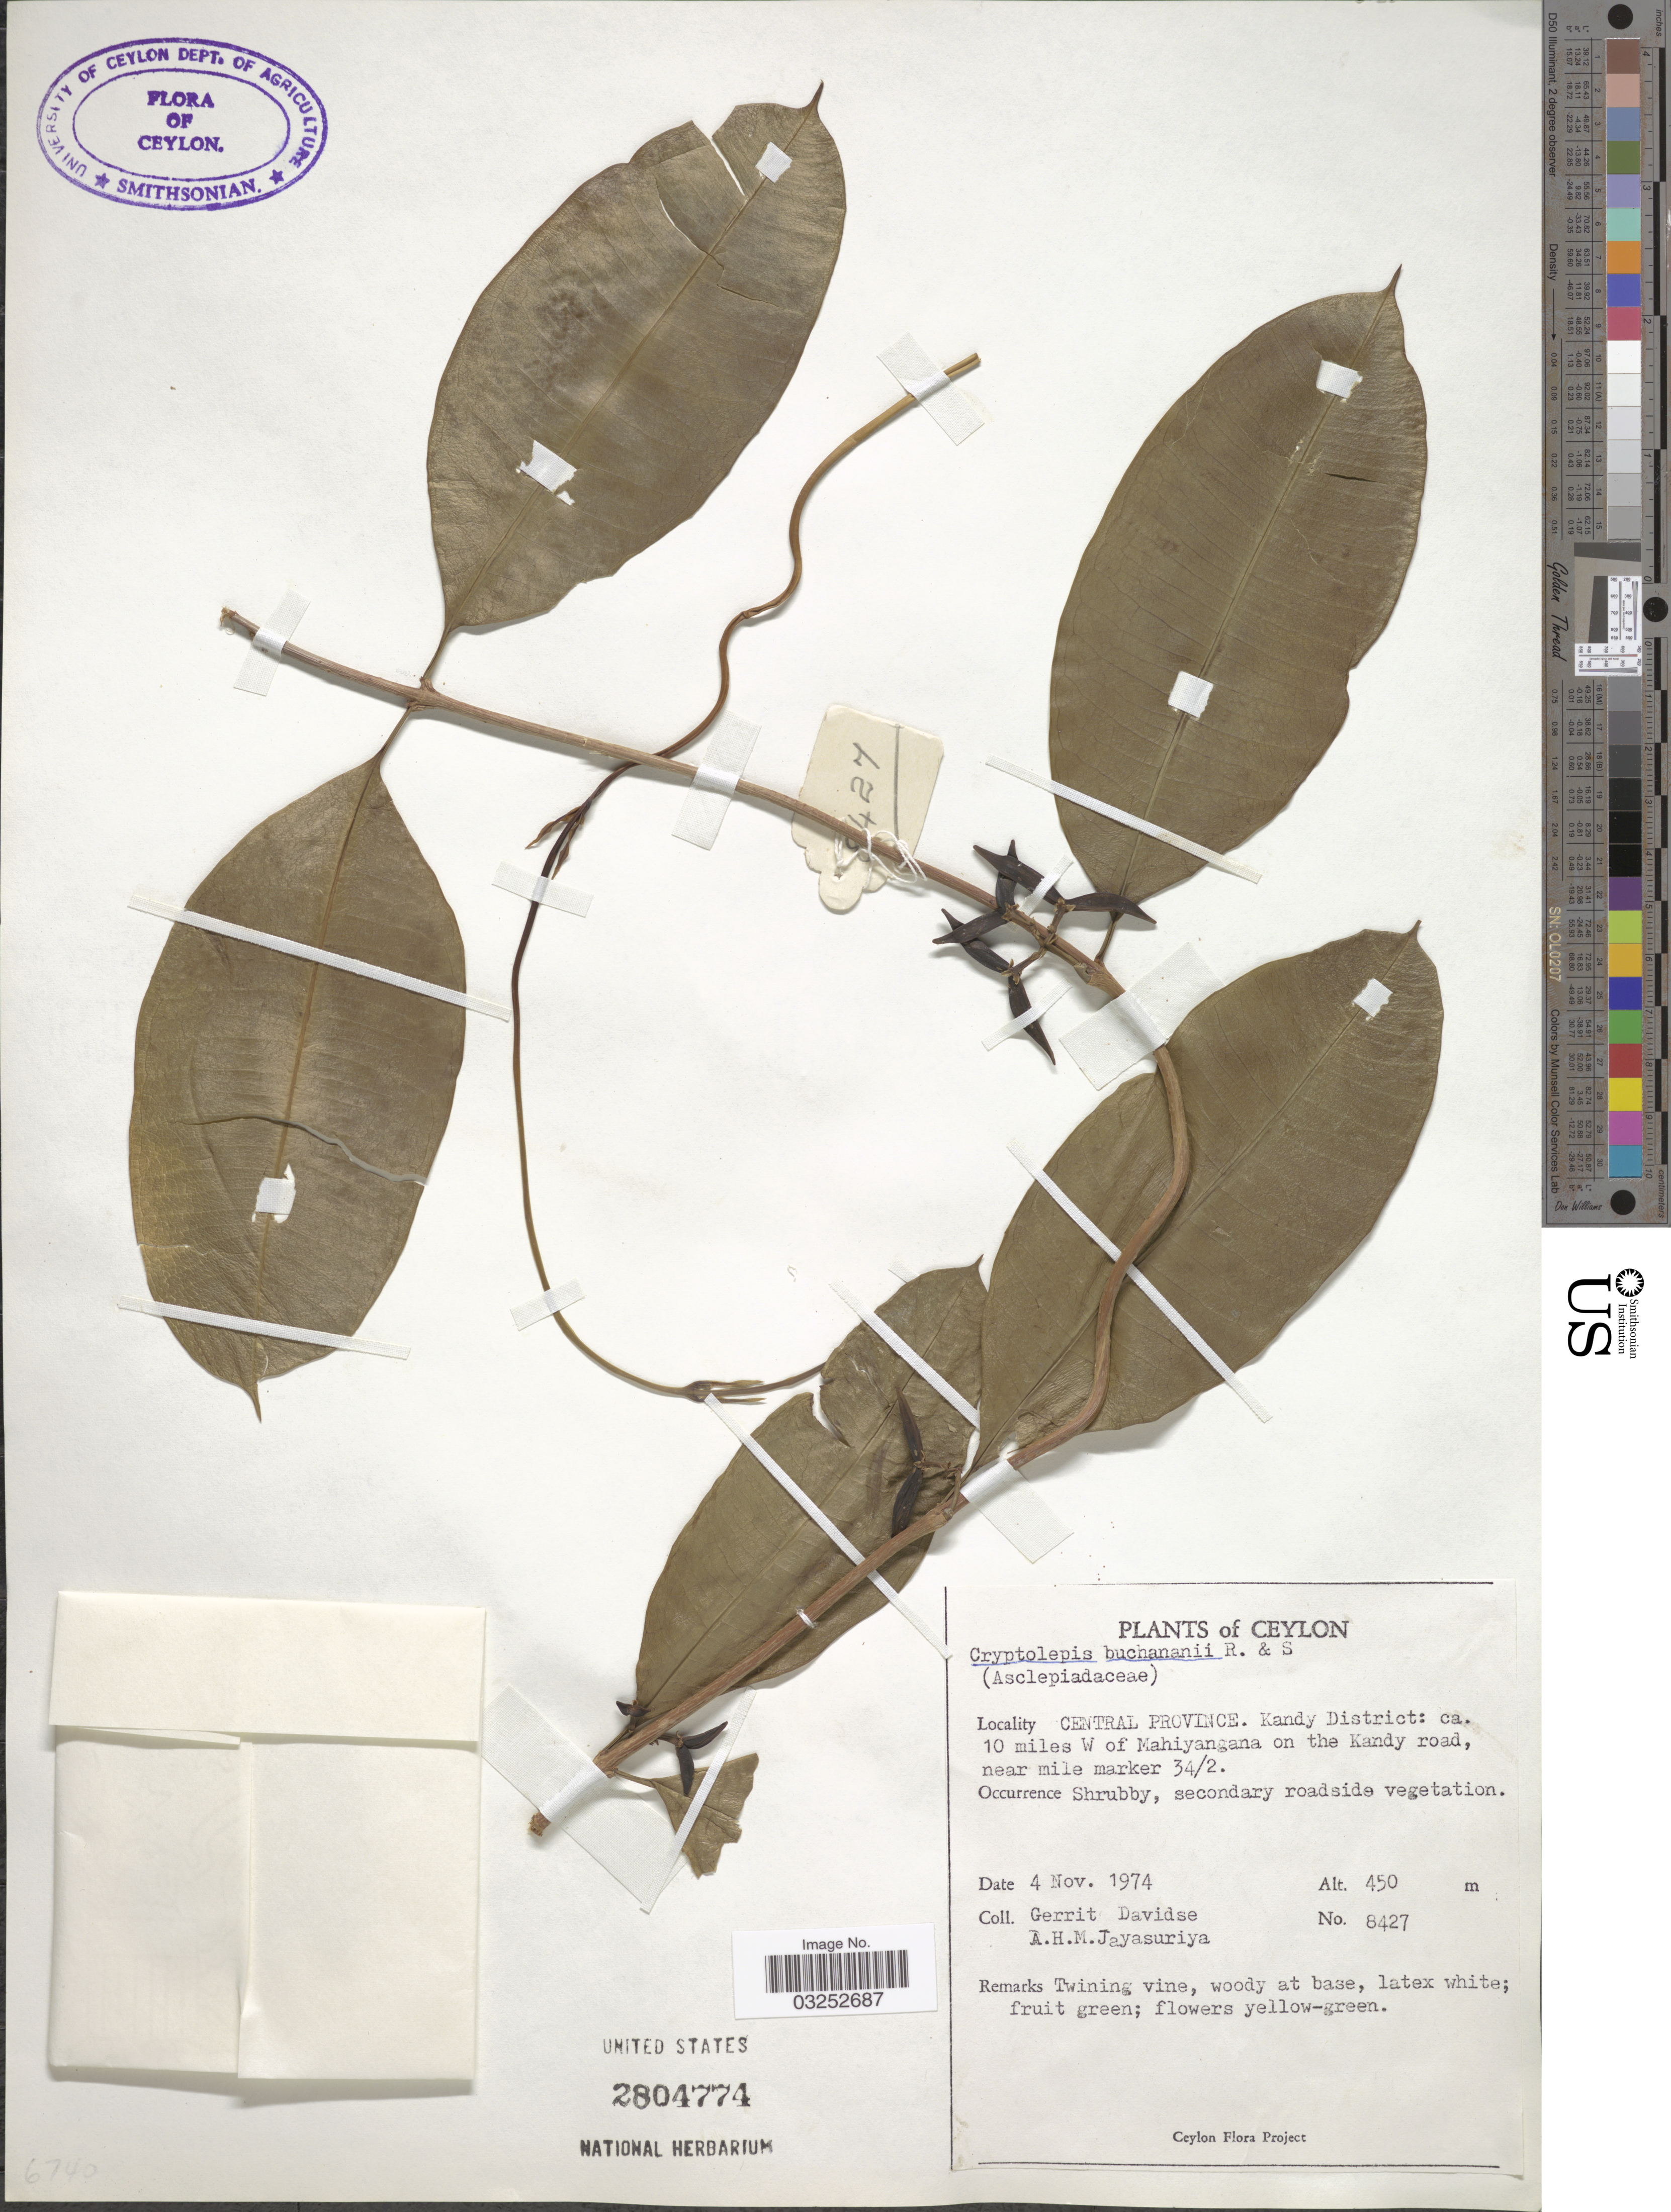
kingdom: Plantae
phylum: Tracheophyta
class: Magnoliopsida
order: Gentianales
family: Apocynaceae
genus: Cryptolepis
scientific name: Cryptolepis buchananii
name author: Roem. & Schult.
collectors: G. Davidse & A. H. Jayasuriya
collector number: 8427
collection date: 1974-11-04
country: Sri Lanka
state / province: Central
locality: Ceylon, Central Province, Kandy District: ca. 10 miles W of Mahiyangana on the Kandy road, near mile marker 34/2.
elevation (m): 450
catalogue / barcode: US 2804774